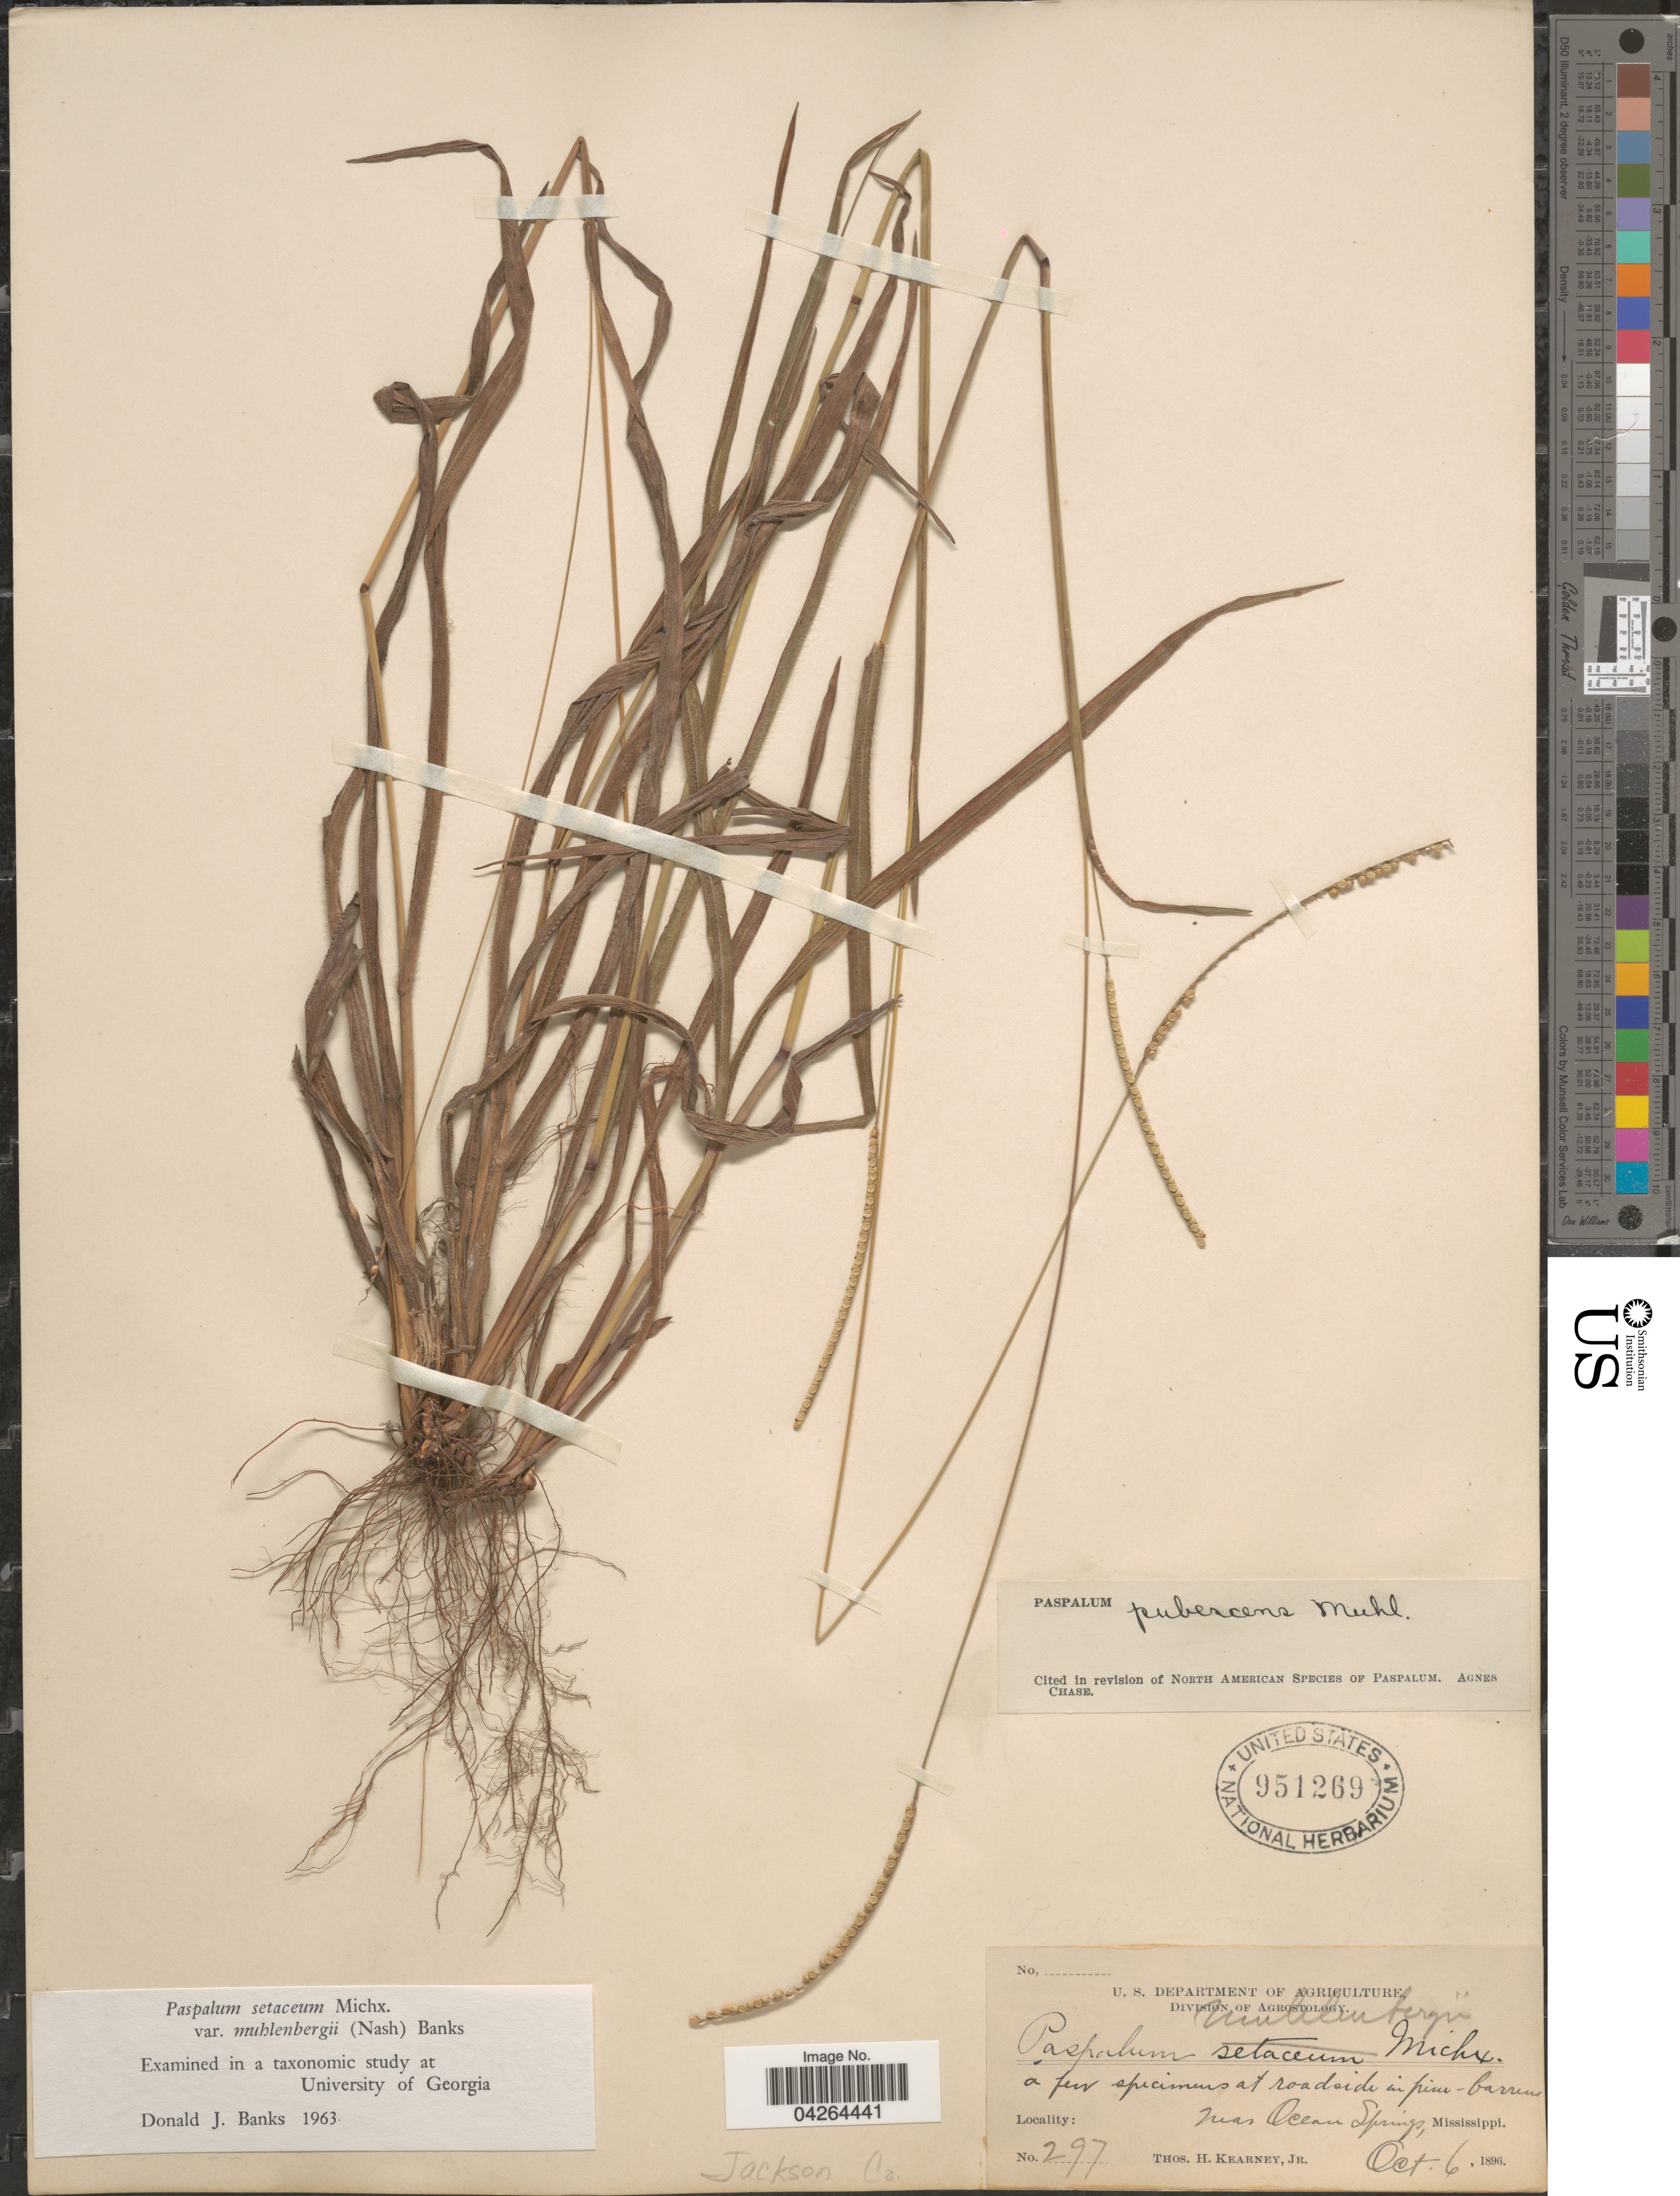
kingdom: Plantae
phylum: Tracheophyta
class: Liliopsida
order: Poales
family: Poaceae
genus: Paspalum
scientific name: Paspalum setaceum var. muhlenbergii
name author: (Nash) D.J. Banks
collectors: T. H. Kearney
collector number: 297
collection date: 1896-10-06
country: United States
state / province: Mississippi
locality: At roadside in pine-barrens. Near Ocean Springs. Jackson Co.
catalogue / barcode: US 951269